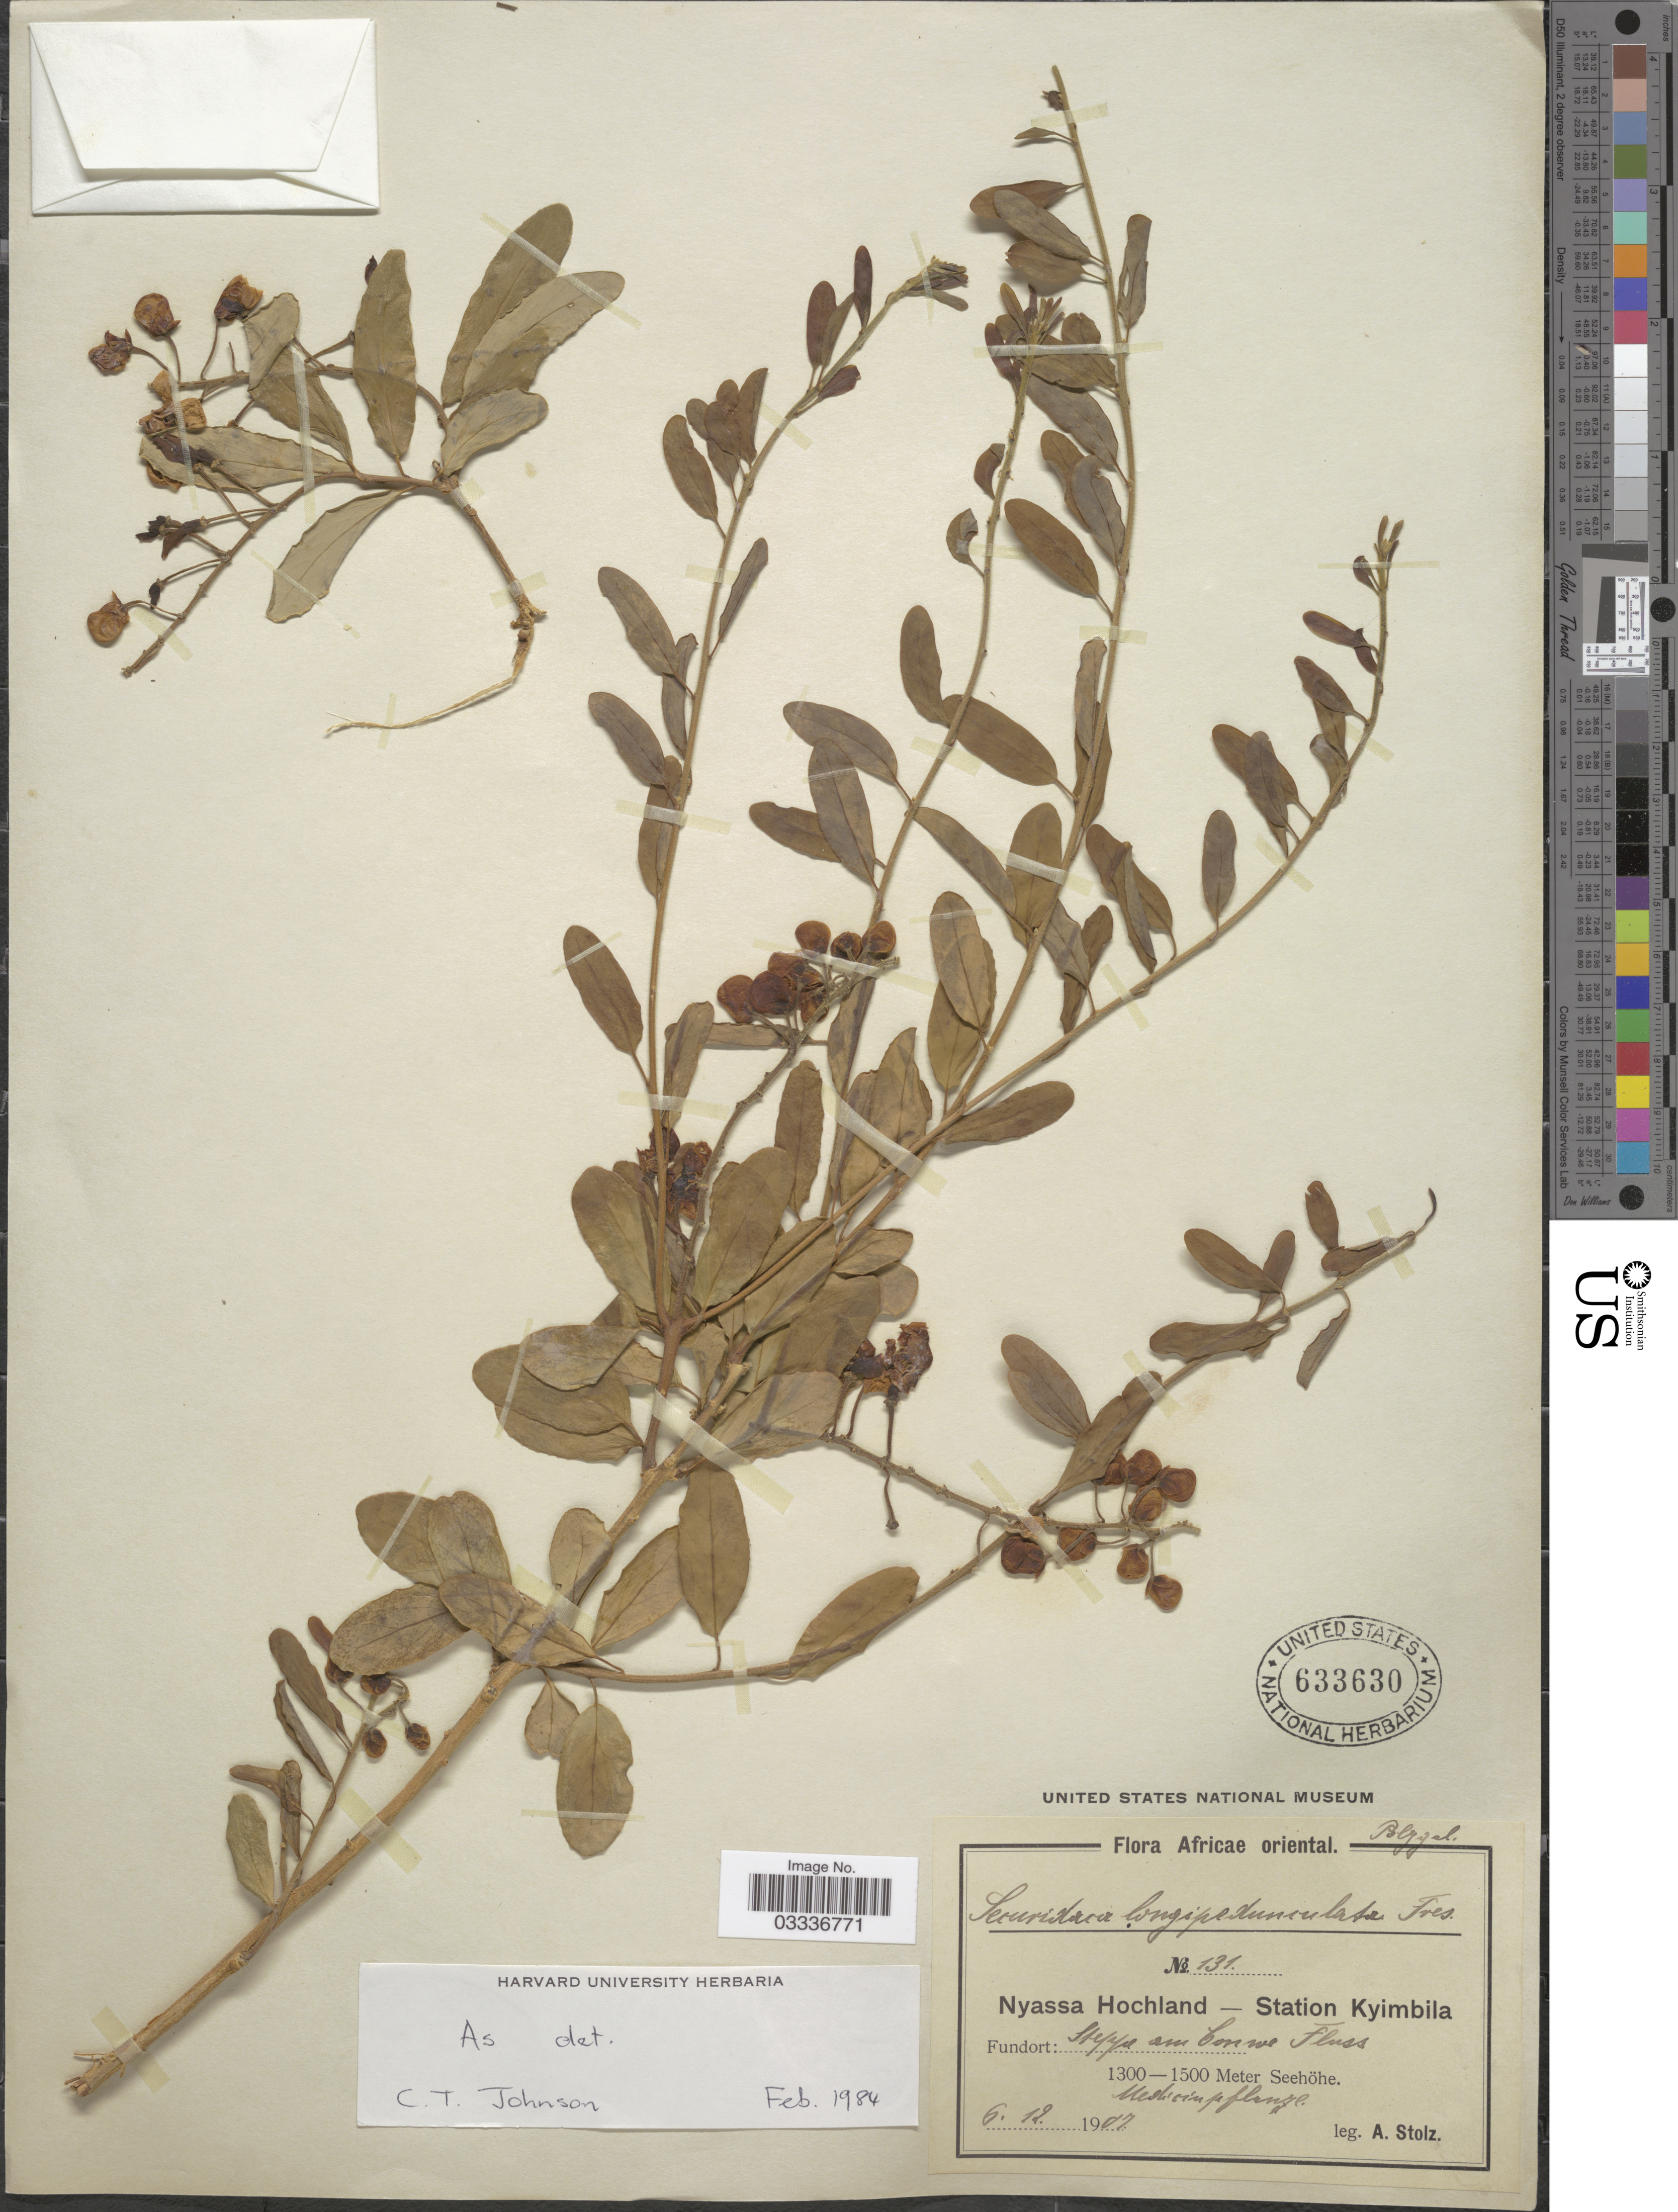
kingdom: Plantae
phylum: Tracheophyta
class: Magnoliopsida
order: Fabales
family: Polygalaceae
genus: Securidaca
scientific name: Securidaca longepedunculata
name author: Fresen.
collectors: A. Stolz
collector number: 131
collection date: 1907-12-06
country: Tanzania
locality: Africae oriental. Nyassa Hochland - Station Kyimbila. [illegible text].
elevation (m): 1300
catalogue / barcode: US 633630